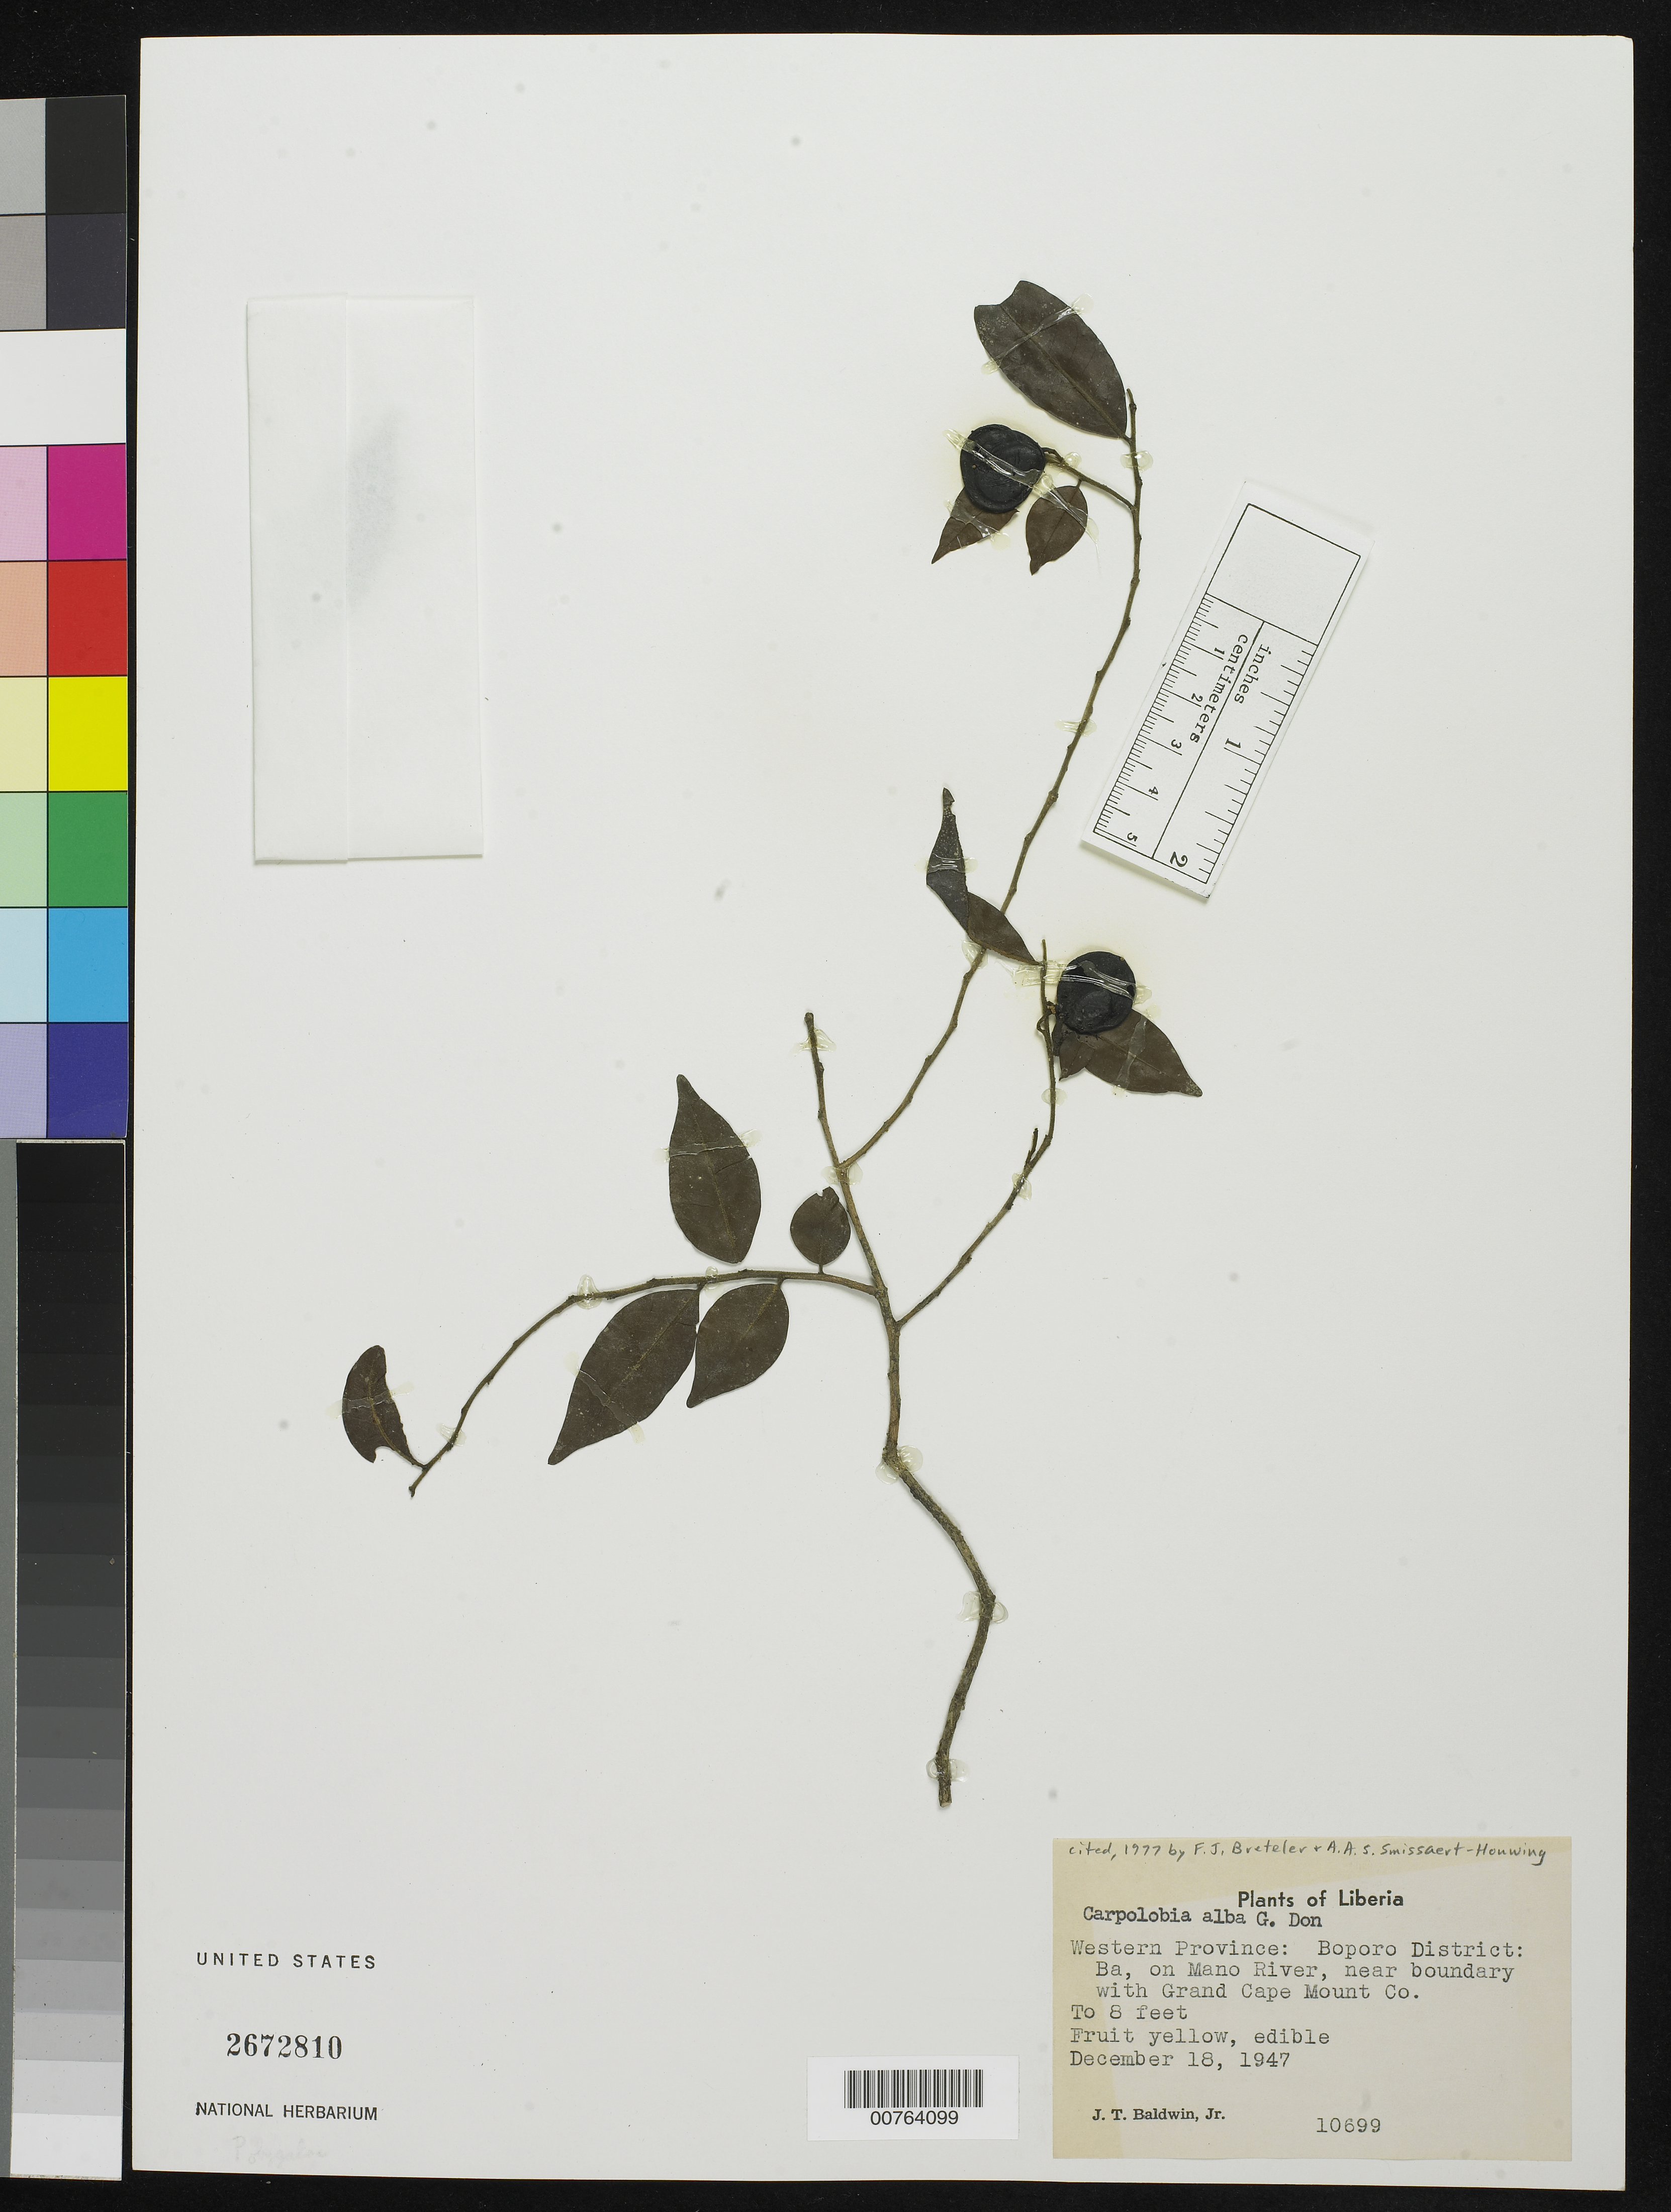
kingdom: Plantae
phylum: Tracheophyta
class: Magnoliopsida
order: Fabales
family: Polygalaceae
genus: Carpolobia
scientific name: Carpolobia alba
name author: G. Don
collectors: J. T. Baldwin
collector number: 10699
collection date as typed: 18 Dec 1947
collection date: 1947-12-18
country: Liberia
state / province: Gbarpolu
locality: Western Province: Boporo District, Ba, on Mano River, near boundary with Grand Cape Mount Co.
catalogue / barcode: US 2672810